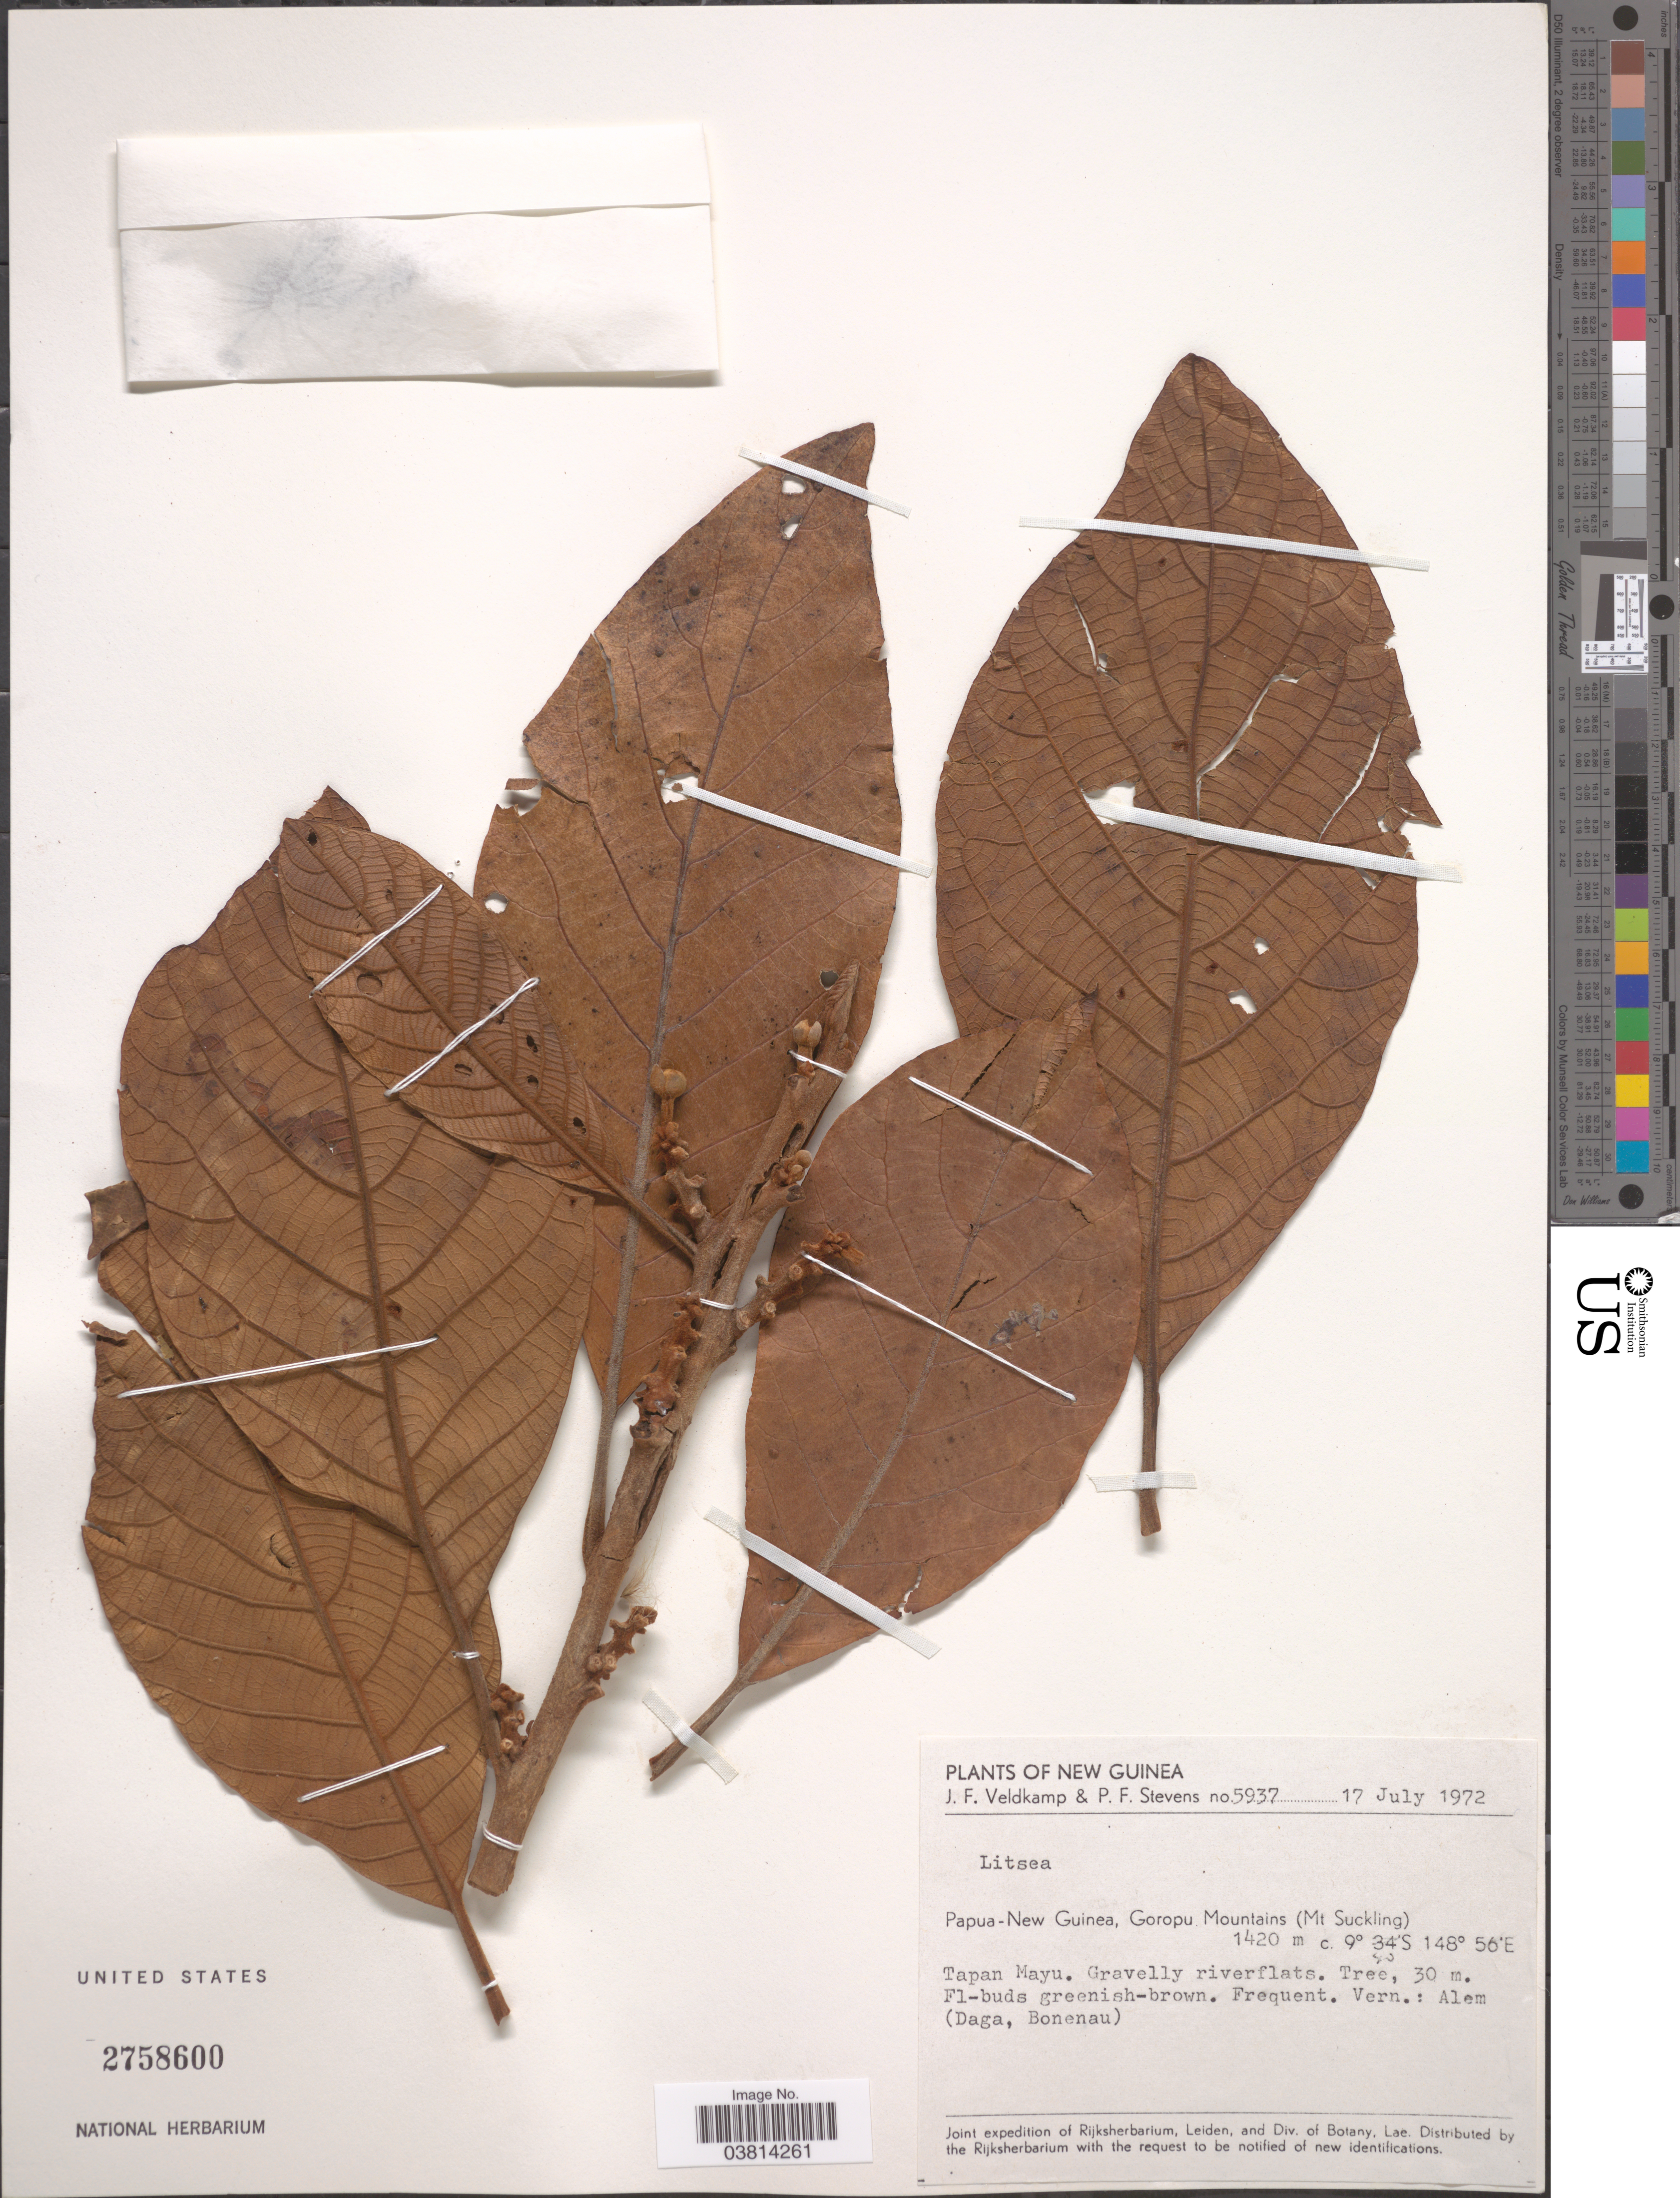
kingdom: Plantae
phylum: Tracheophyta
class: Magnoliopsida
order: Laurales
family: Lauraceae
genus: Litsea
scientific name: Litsea sp.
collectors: J. F. Veldkamp & P. F. Stevens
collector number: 5937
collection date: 1972-07-17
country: Papua New Guinea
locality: New Guinea. Goropu Mountains (Mt Suckling). Tapan Mayu.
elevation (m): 1420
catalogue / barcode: US 2758600